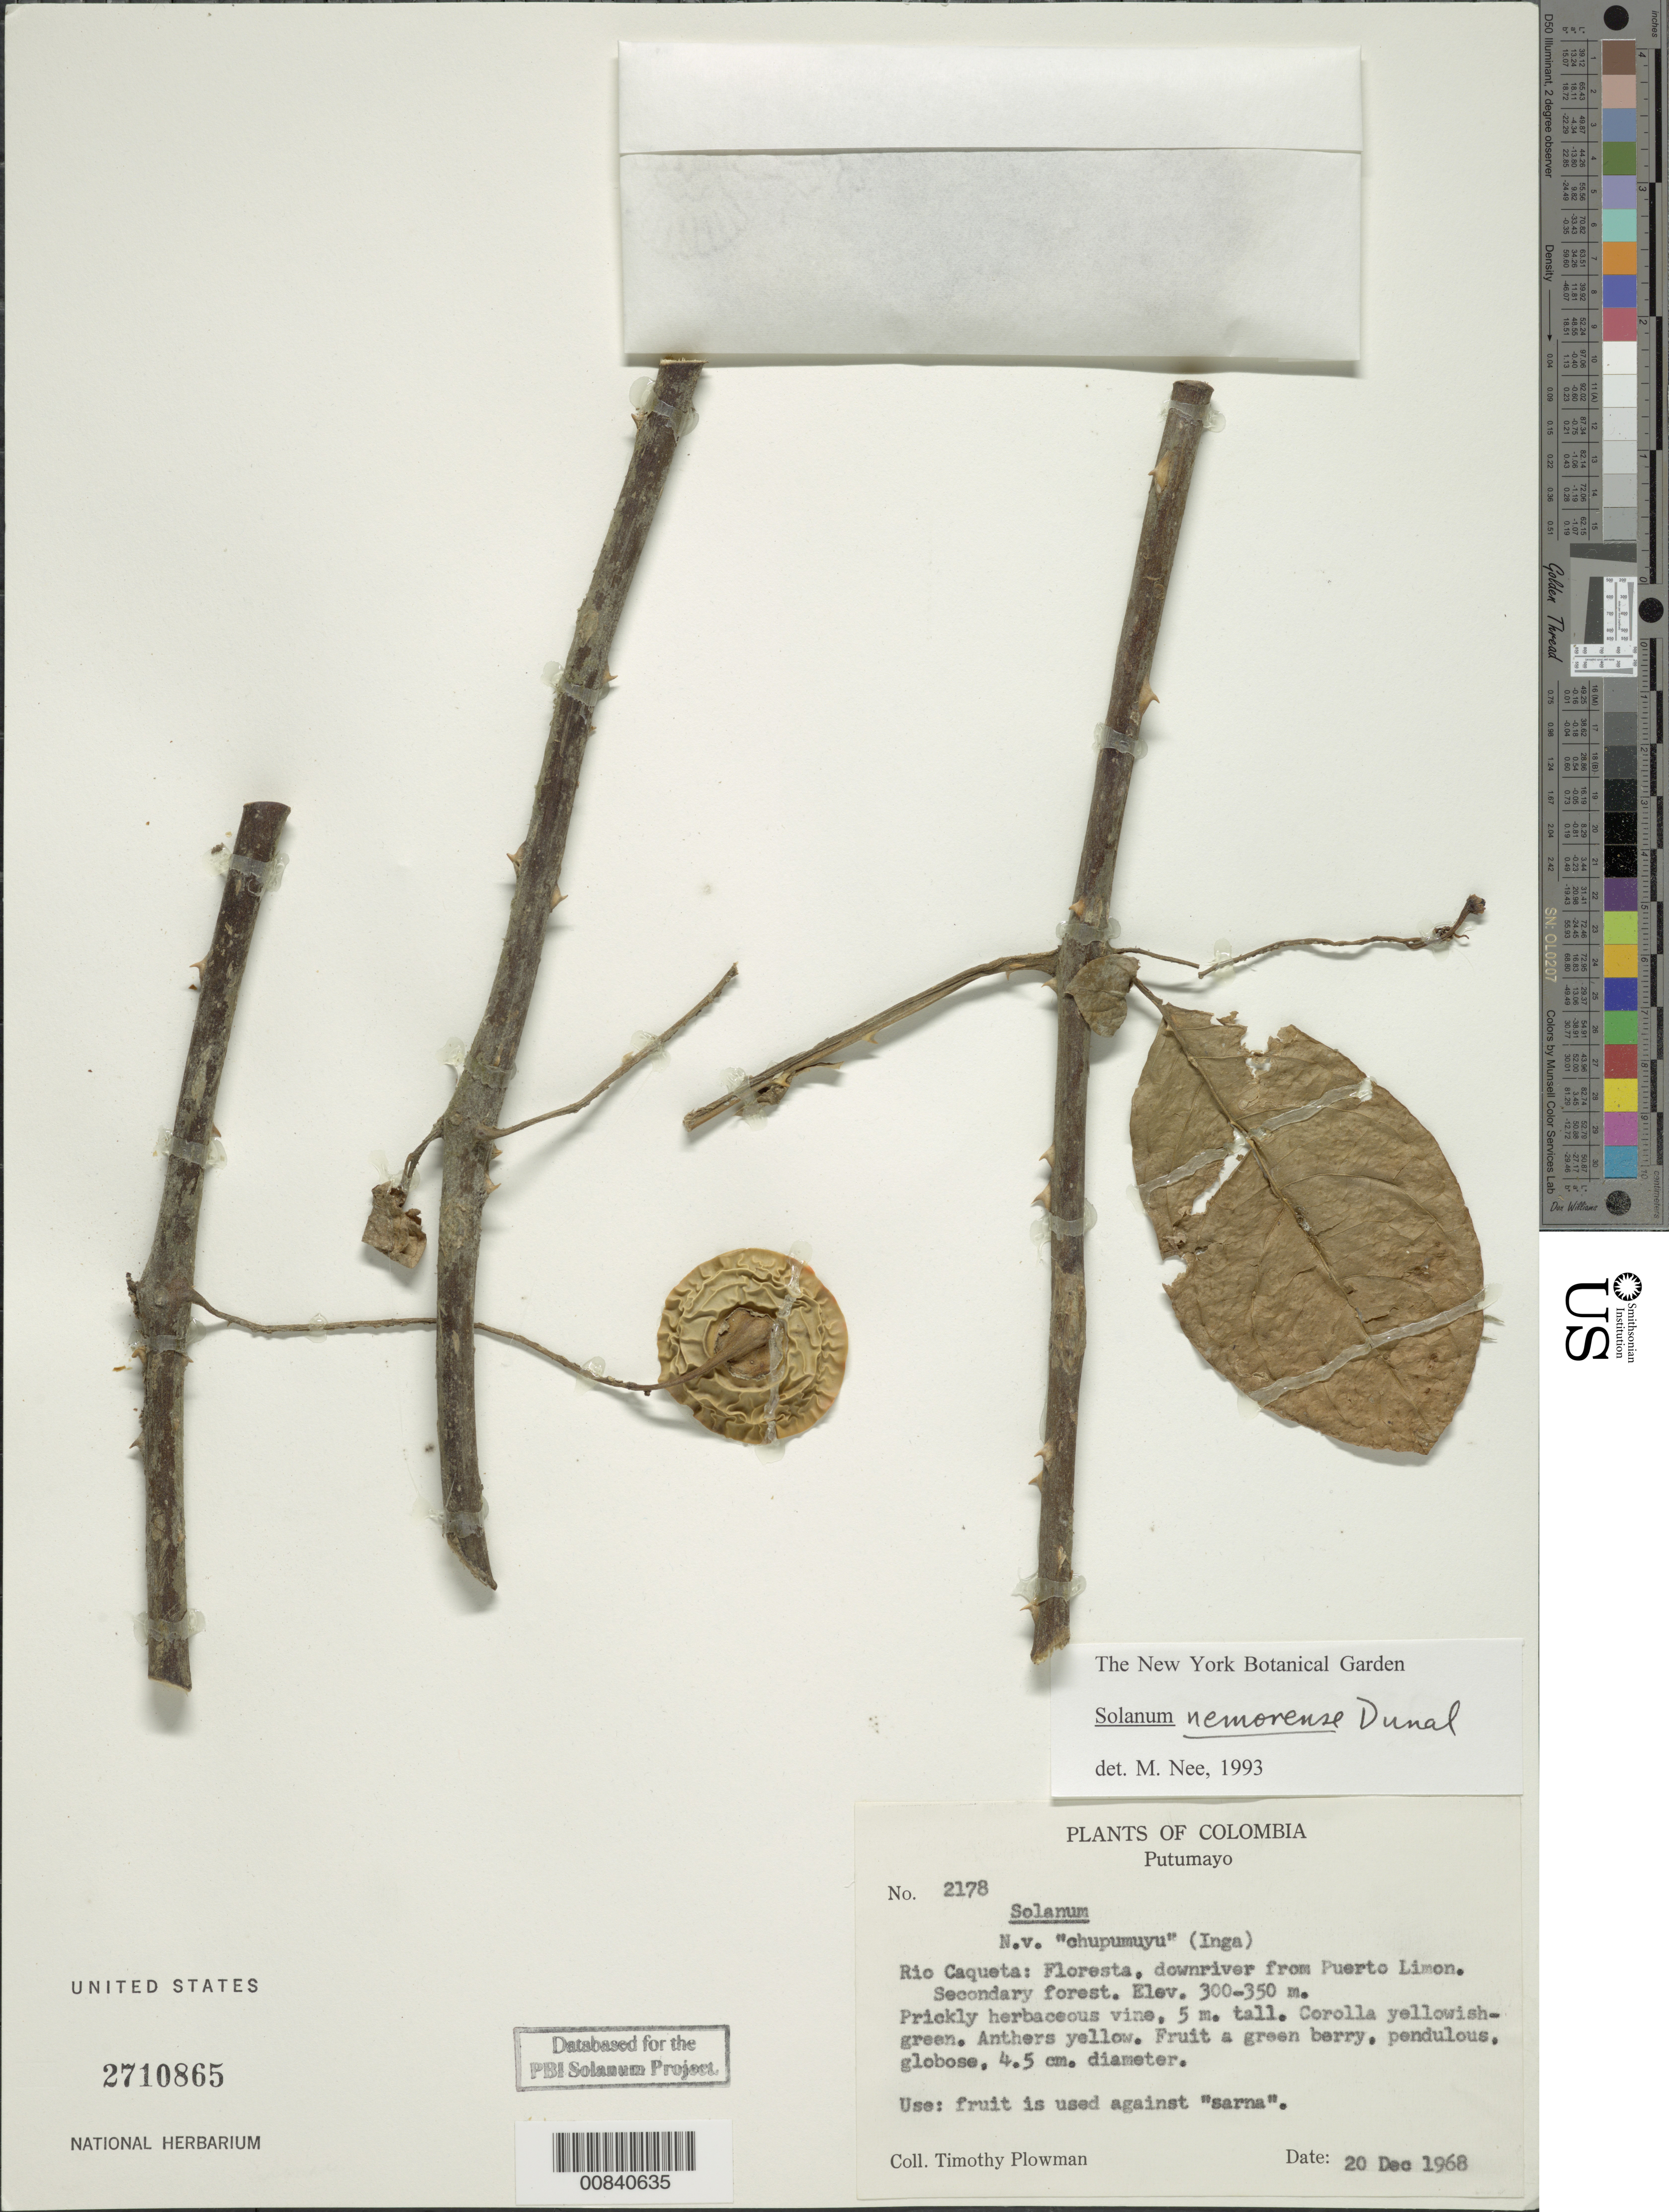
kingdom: Plantae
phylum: Tracheophyta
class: Magnoliopsida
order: Solanales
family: Solanaceae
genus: Solanum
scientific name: Solanum nemorense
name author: Dunal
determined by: Clark, J. L., (SEL), The Marie Selby Botanical Garden (UNITED STATES)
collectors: T. Plowman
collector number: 2178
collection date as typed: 20 Dec 1968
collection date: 1968-12-20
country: Colombia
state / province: Putumayo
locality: Río Caqueta: Floresta, downriver from Puerto Limon.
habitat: Secondary forest.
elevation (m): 300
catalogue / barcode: US 2710865